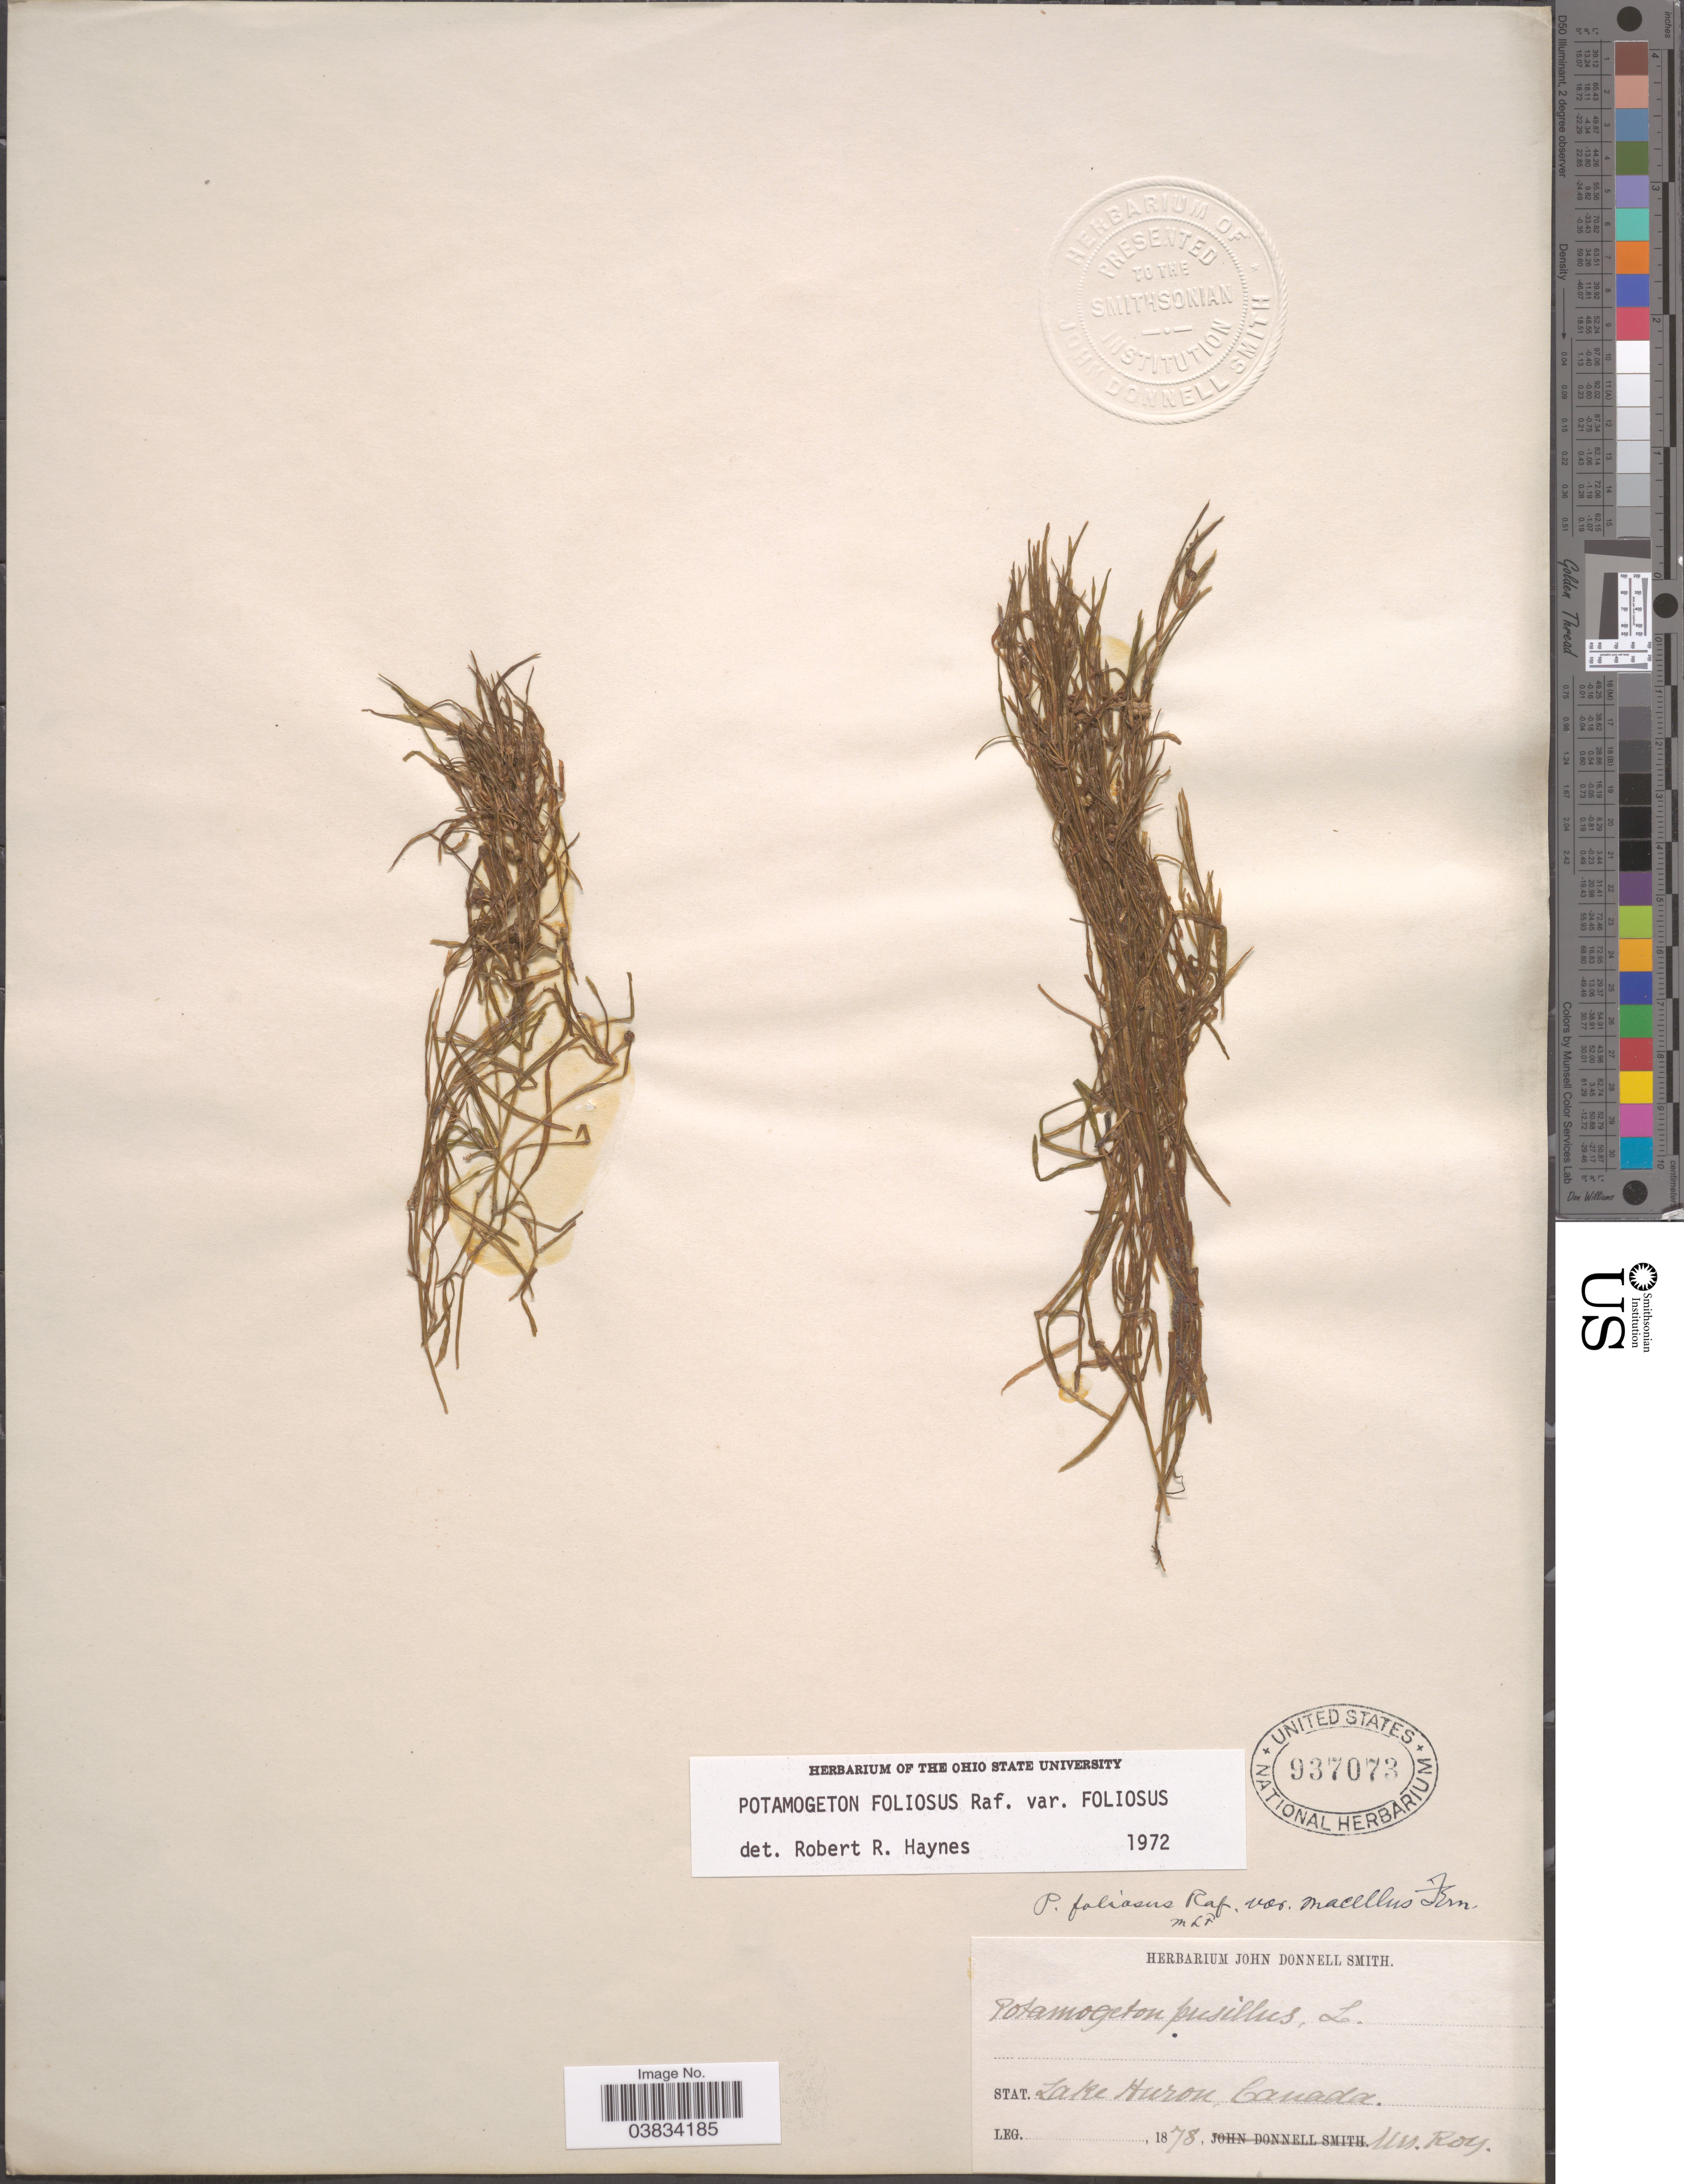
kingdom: Plantae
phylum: Tracheophyta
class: Liliopsida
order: Alismatales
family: Potamogetonaceae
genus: Potamogeton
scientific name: Potamogeton foliosus var. foliosus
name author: Raf.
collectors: Roy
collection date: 1878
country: Canada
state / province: Ontario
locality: Lake Huron.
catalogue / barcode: US 937073